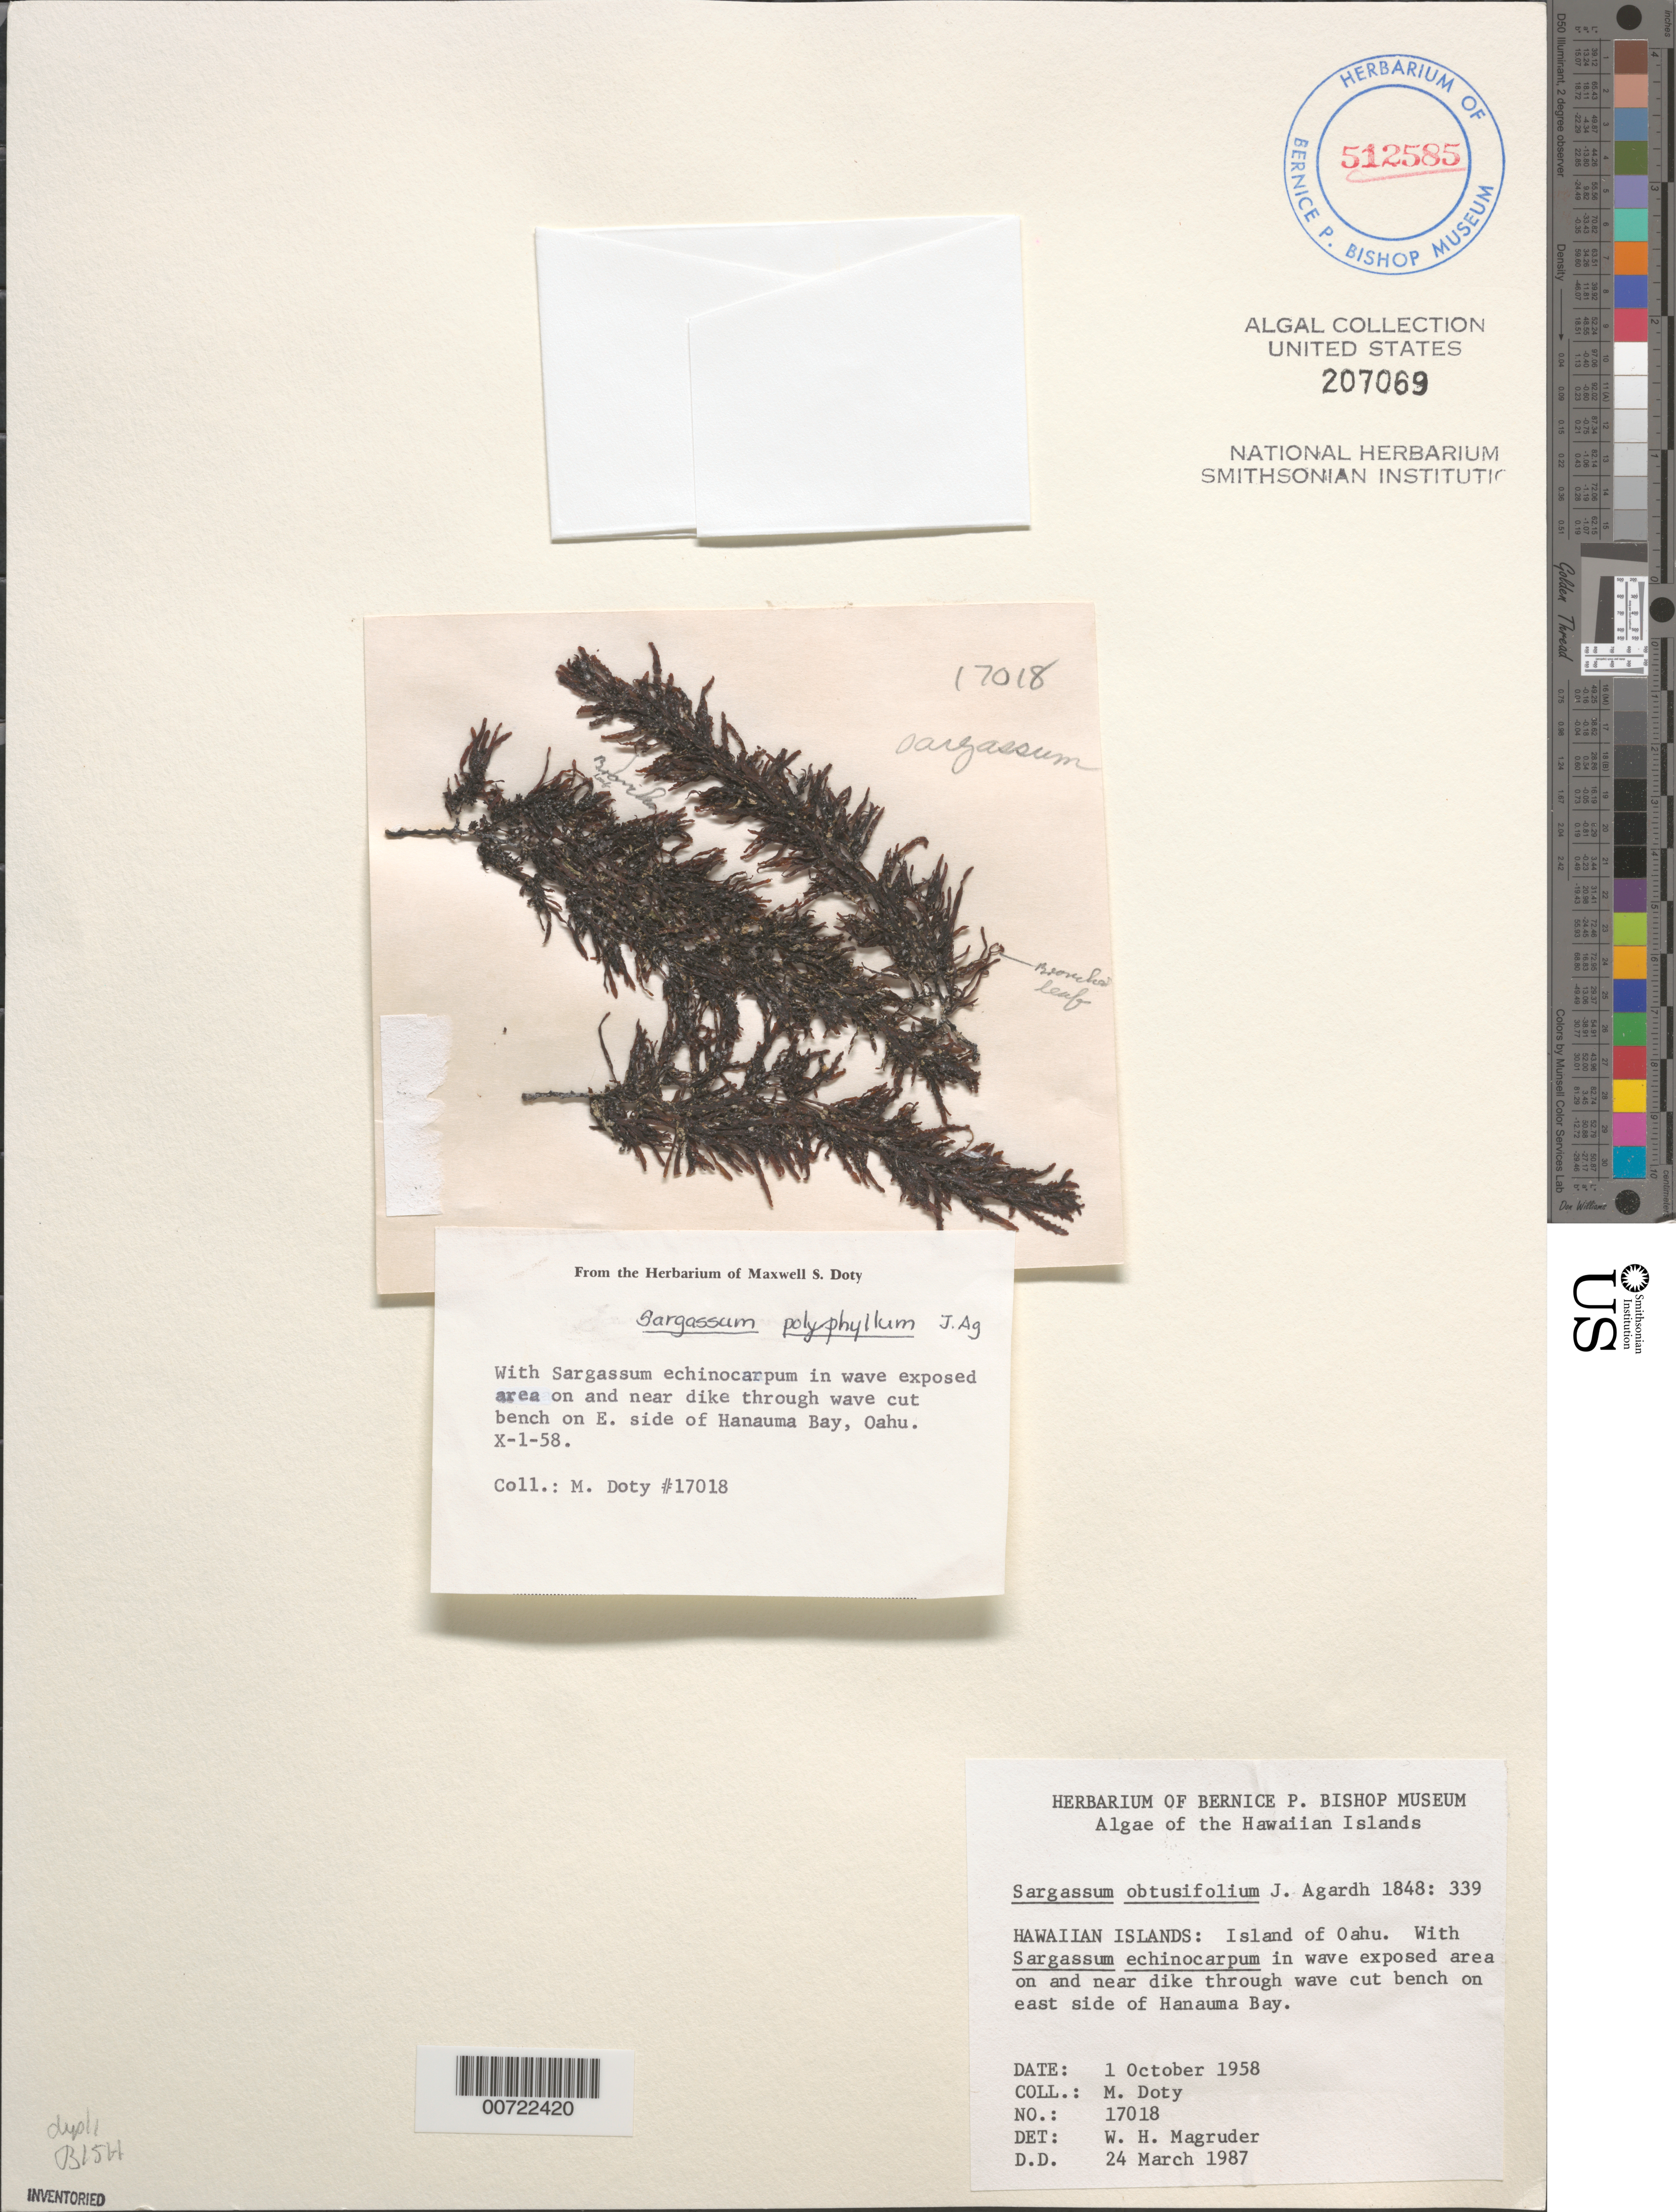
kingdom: Chromista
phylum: Ochrophyta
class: Phaeophyceae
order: Fucales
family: Sargassaceae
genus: Sargassum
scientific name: Sargassum obtusifolium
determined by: Magruder, W. H.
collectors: M. S. Doty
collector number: MSD 17018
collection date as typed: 01 Oct 1958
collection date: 1958-10-01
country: United States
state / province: Hawaii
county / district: Honolulu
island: Oahu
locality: Hanauma Bay, east side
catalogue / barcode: US 207069